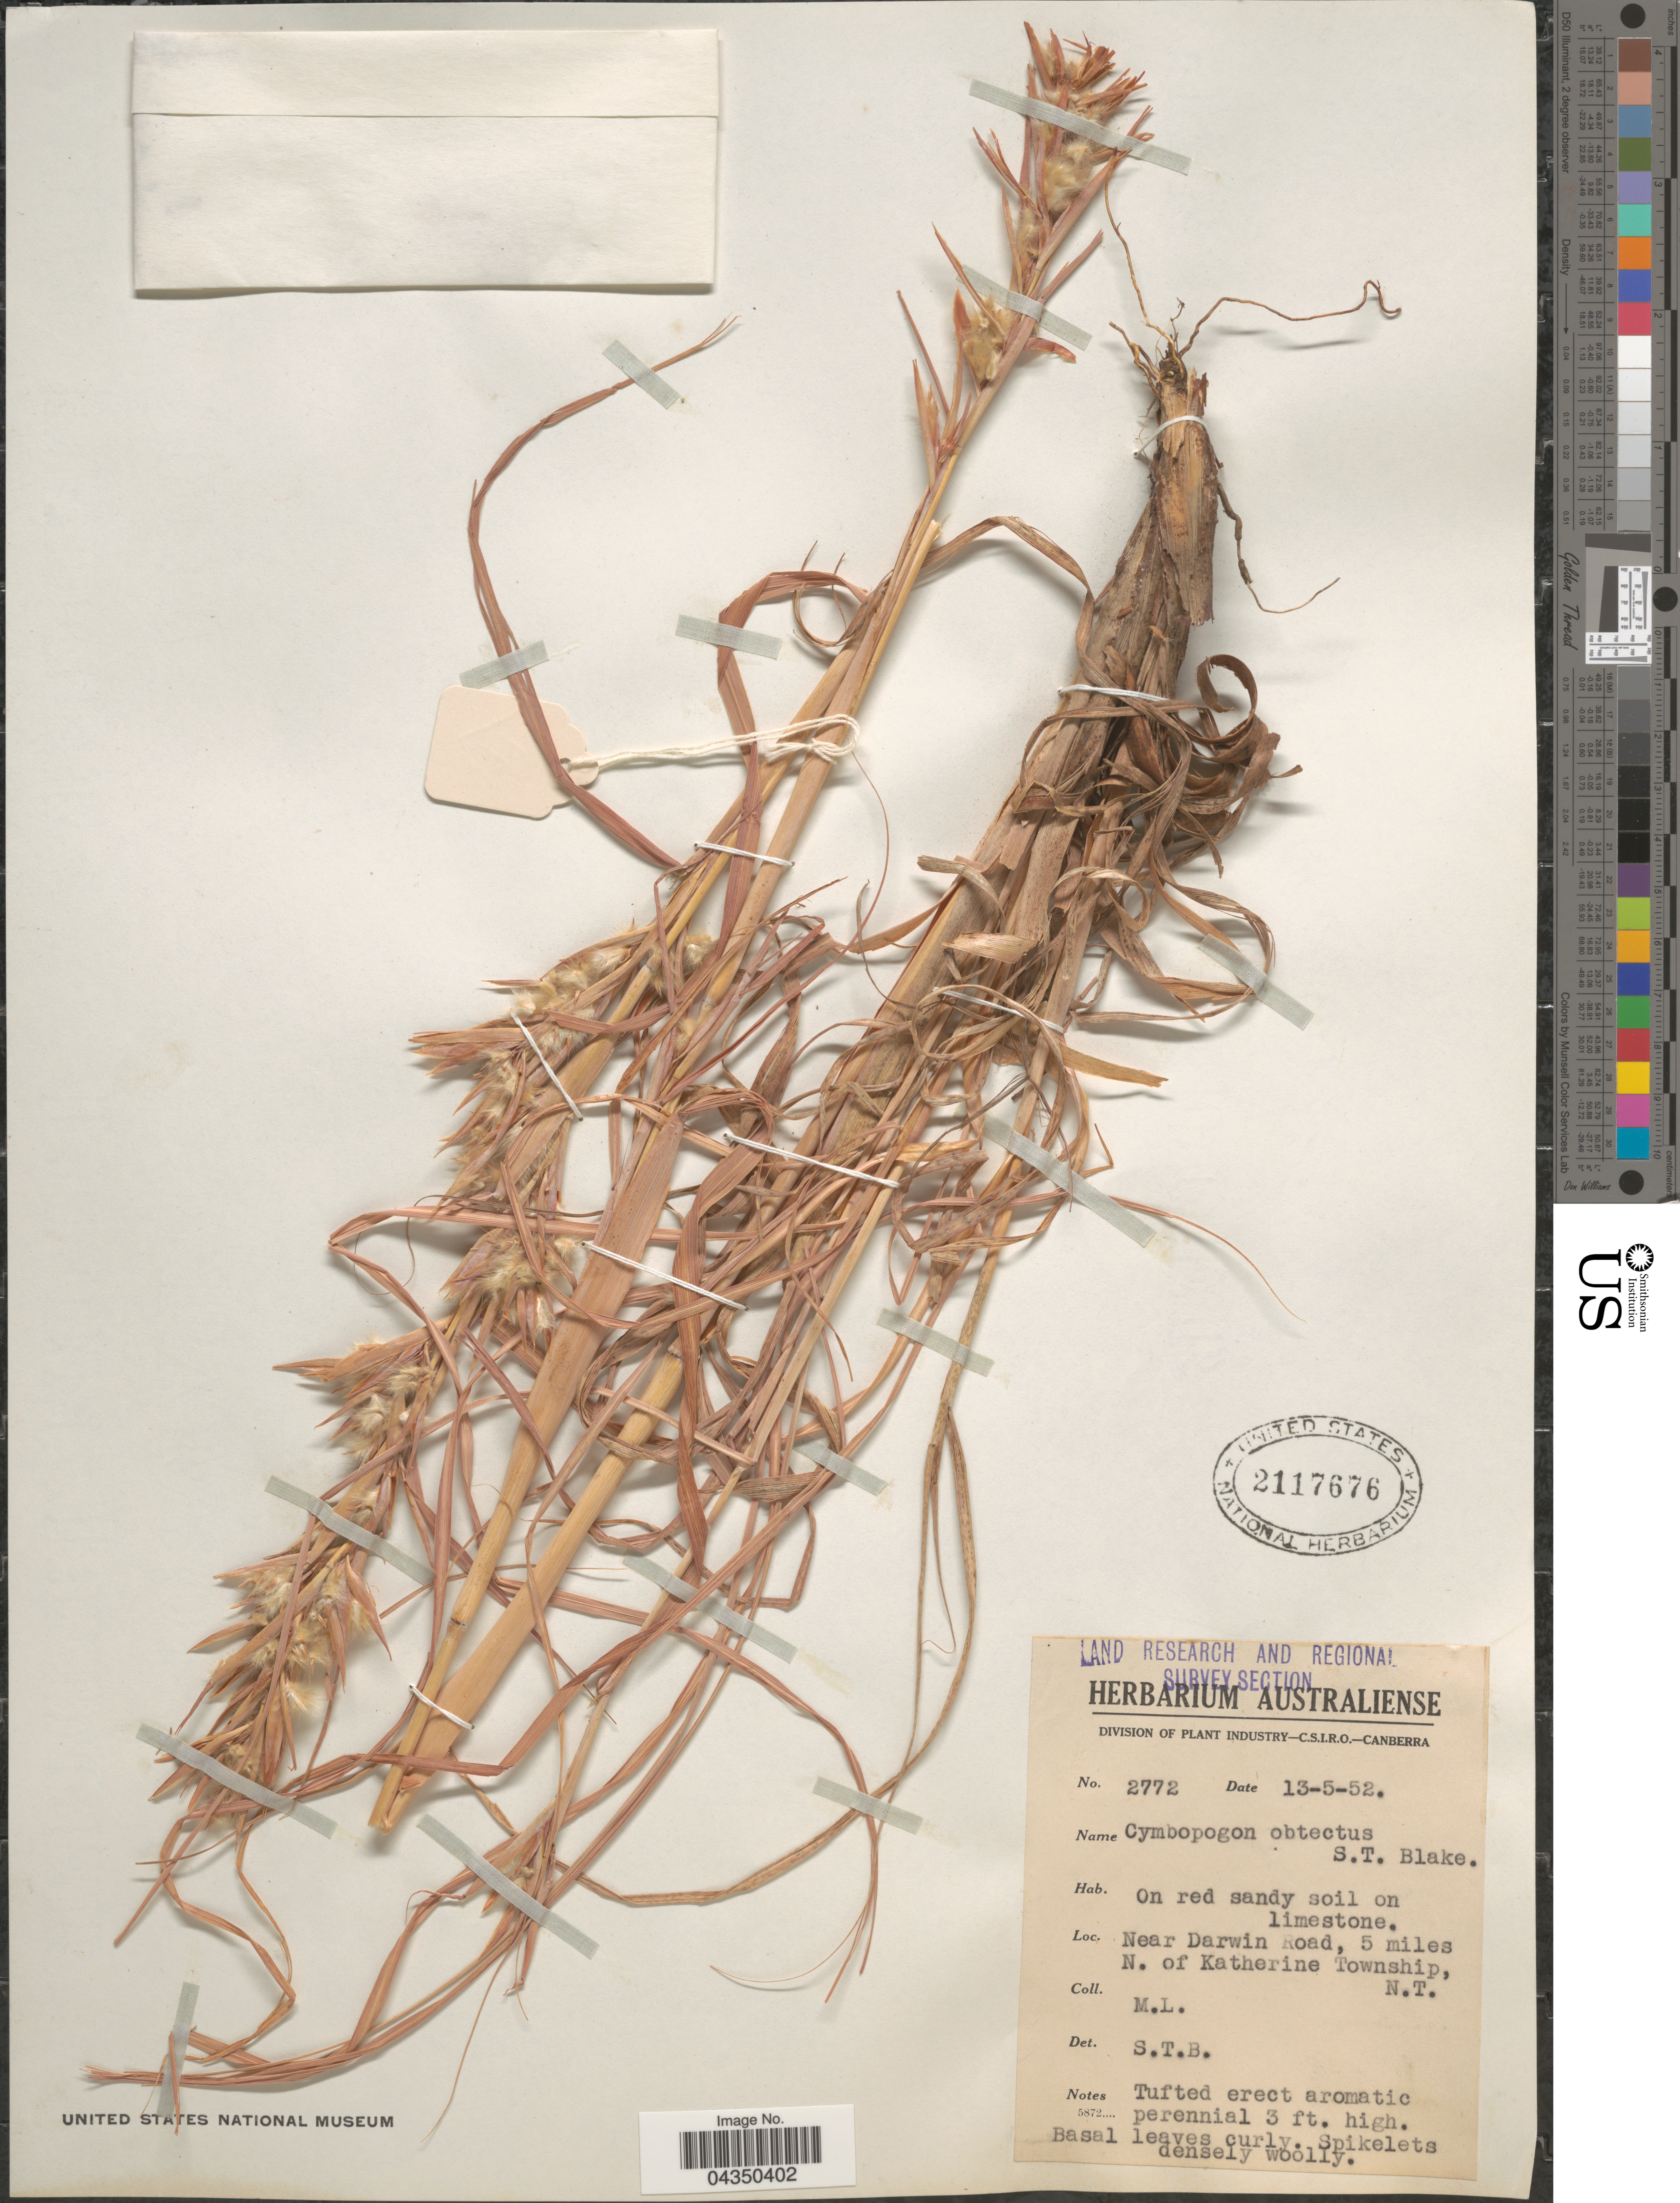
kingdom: Plantae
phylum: Tracheophyta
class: Liliopsida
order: Poales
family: Poaceae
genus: Cymbopogon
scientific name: Cymbopogon obtectus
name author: S.T. Blake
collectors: M. L.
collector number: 2772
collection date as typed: Transcribed d/m/y: 13/5/52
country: Australia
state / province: Northern Territory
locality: Land Research and Regional Survey Section. Near Darwin Road, 5 miles N. of Katherine Township.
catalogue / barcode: US 2117676